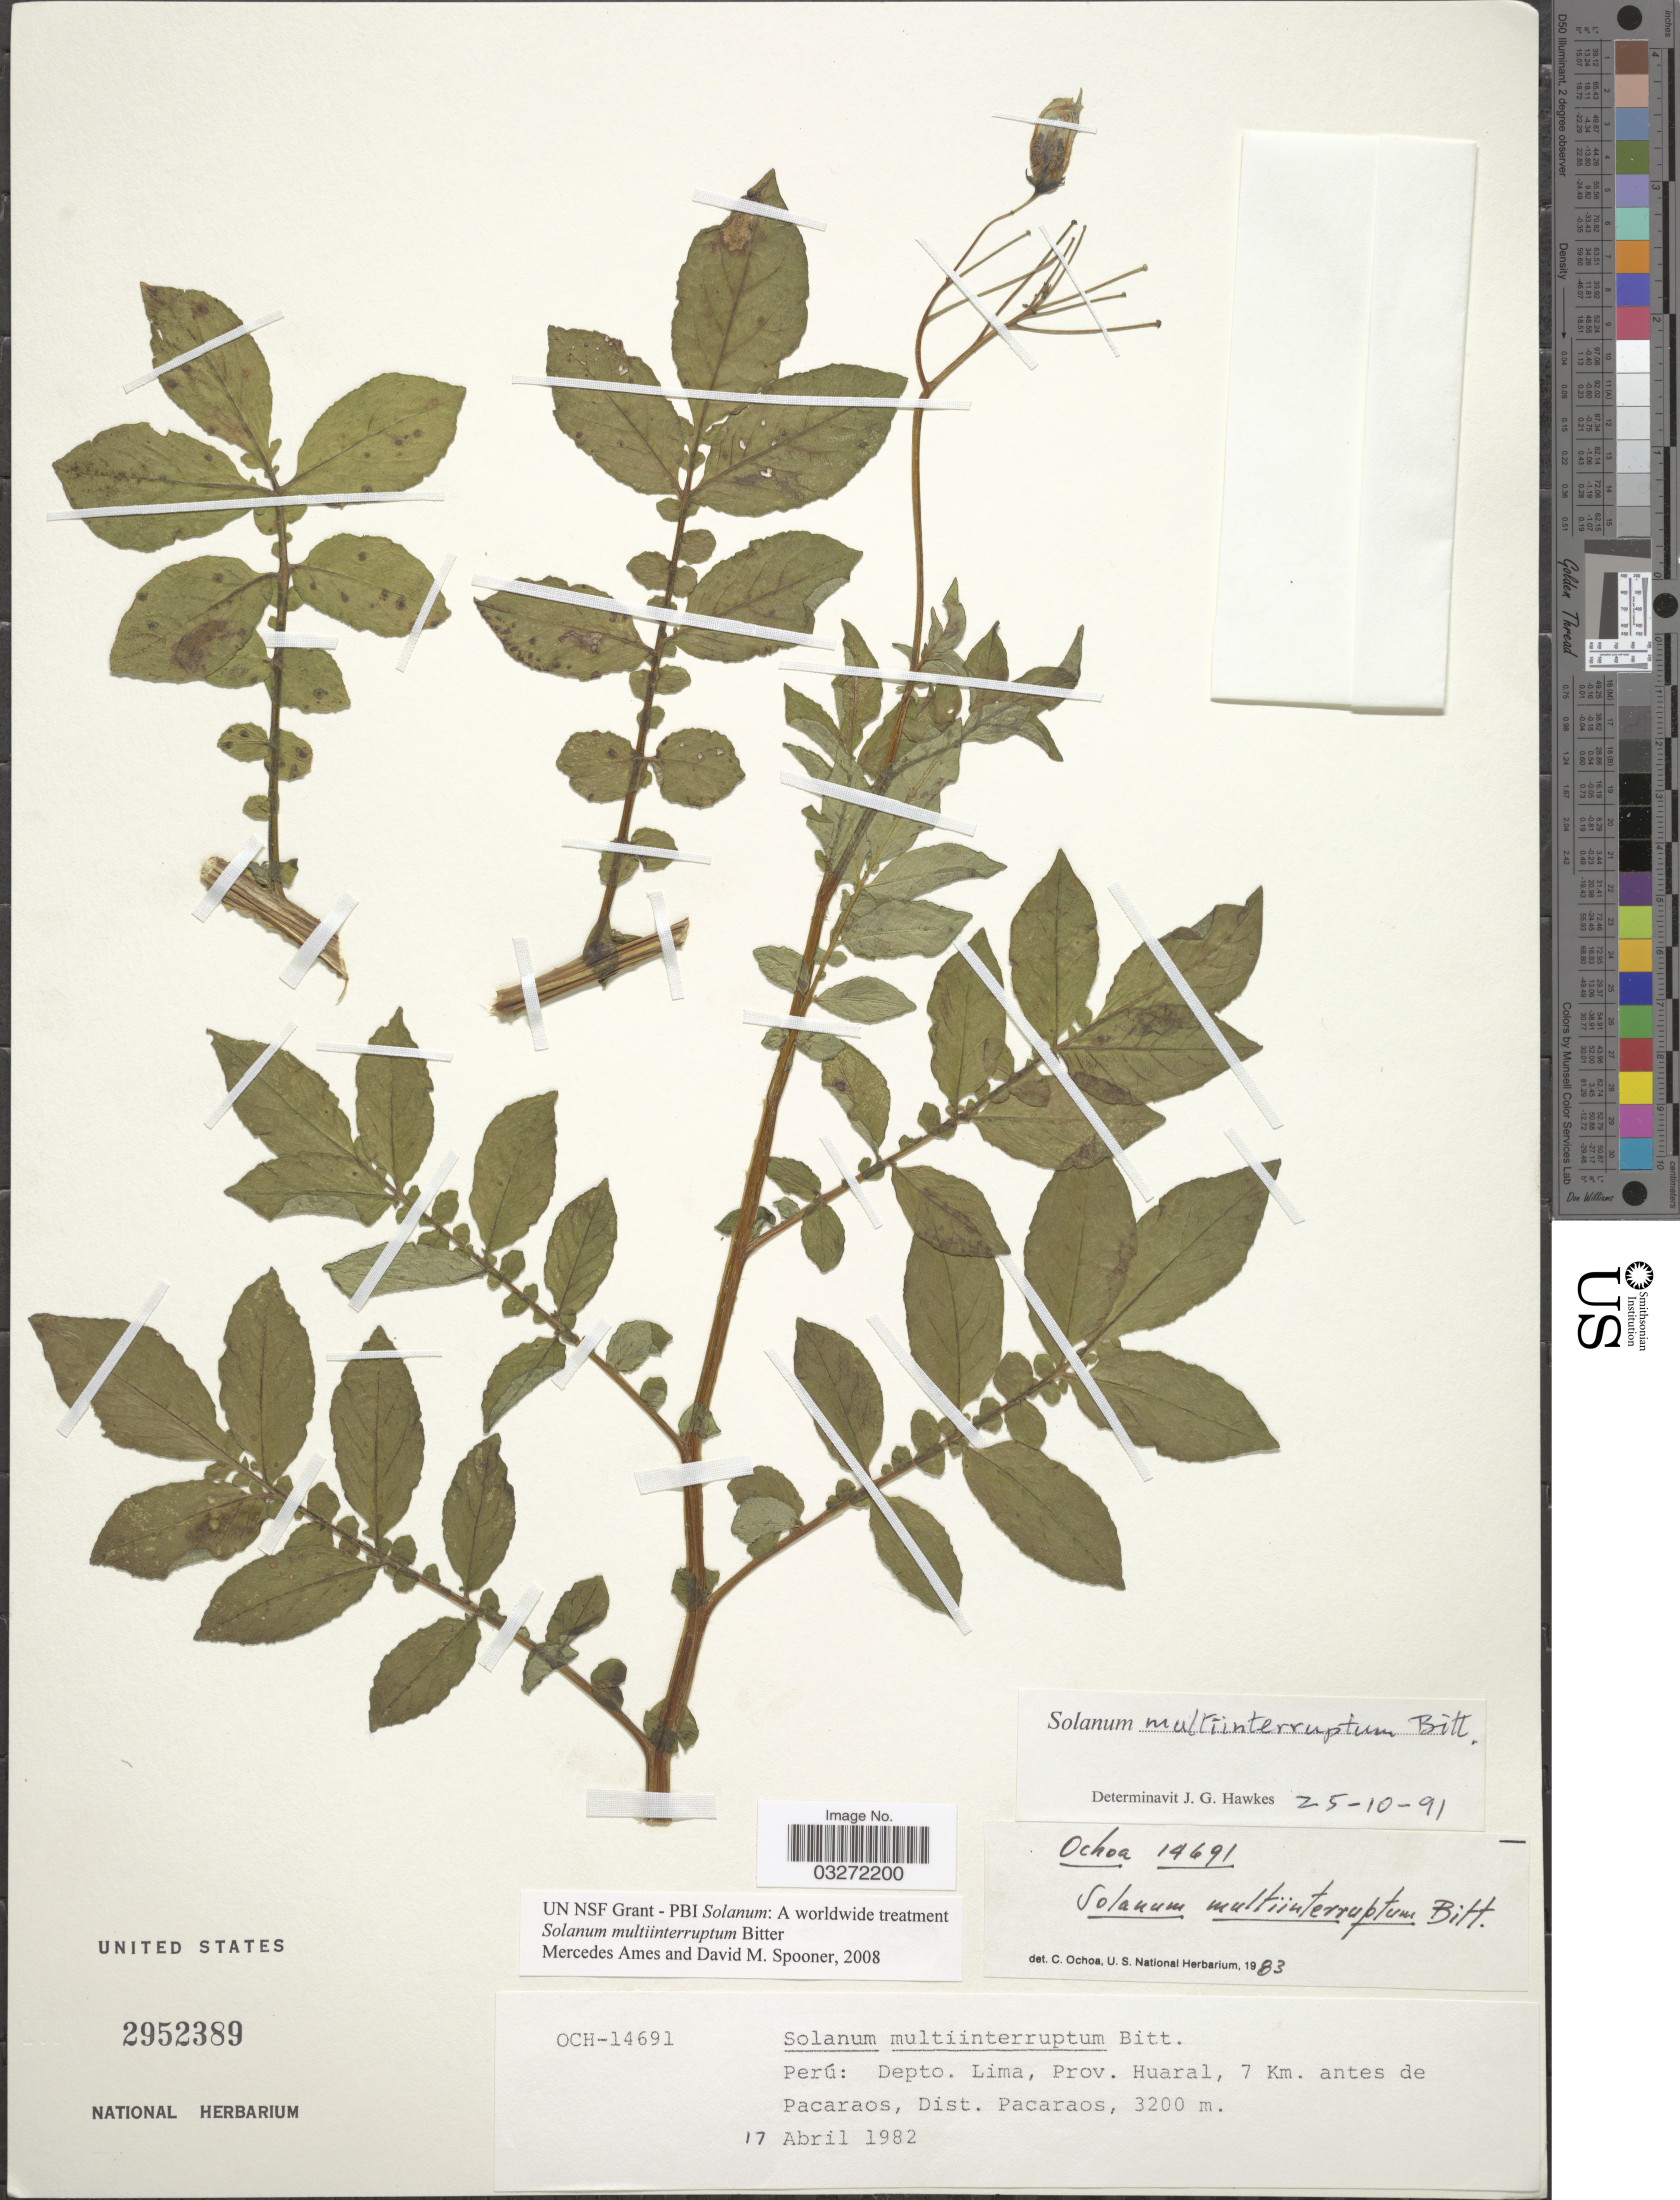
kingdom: Plantae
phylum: Tracheophyta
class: Magnoliopsida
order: Solanales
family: Solanaceae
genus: Solanum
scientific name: Solanum multiinterruptum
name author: Bitter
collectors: -. Ochoa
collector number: OCH-14691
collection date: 1982-04-17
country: Peru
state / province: Lima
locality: Depto. Lima, Prov. Huaral, 7 Km. antes de Pacaraos, Dist. Pacaraos.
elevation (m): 3200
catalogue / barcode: US 2952389